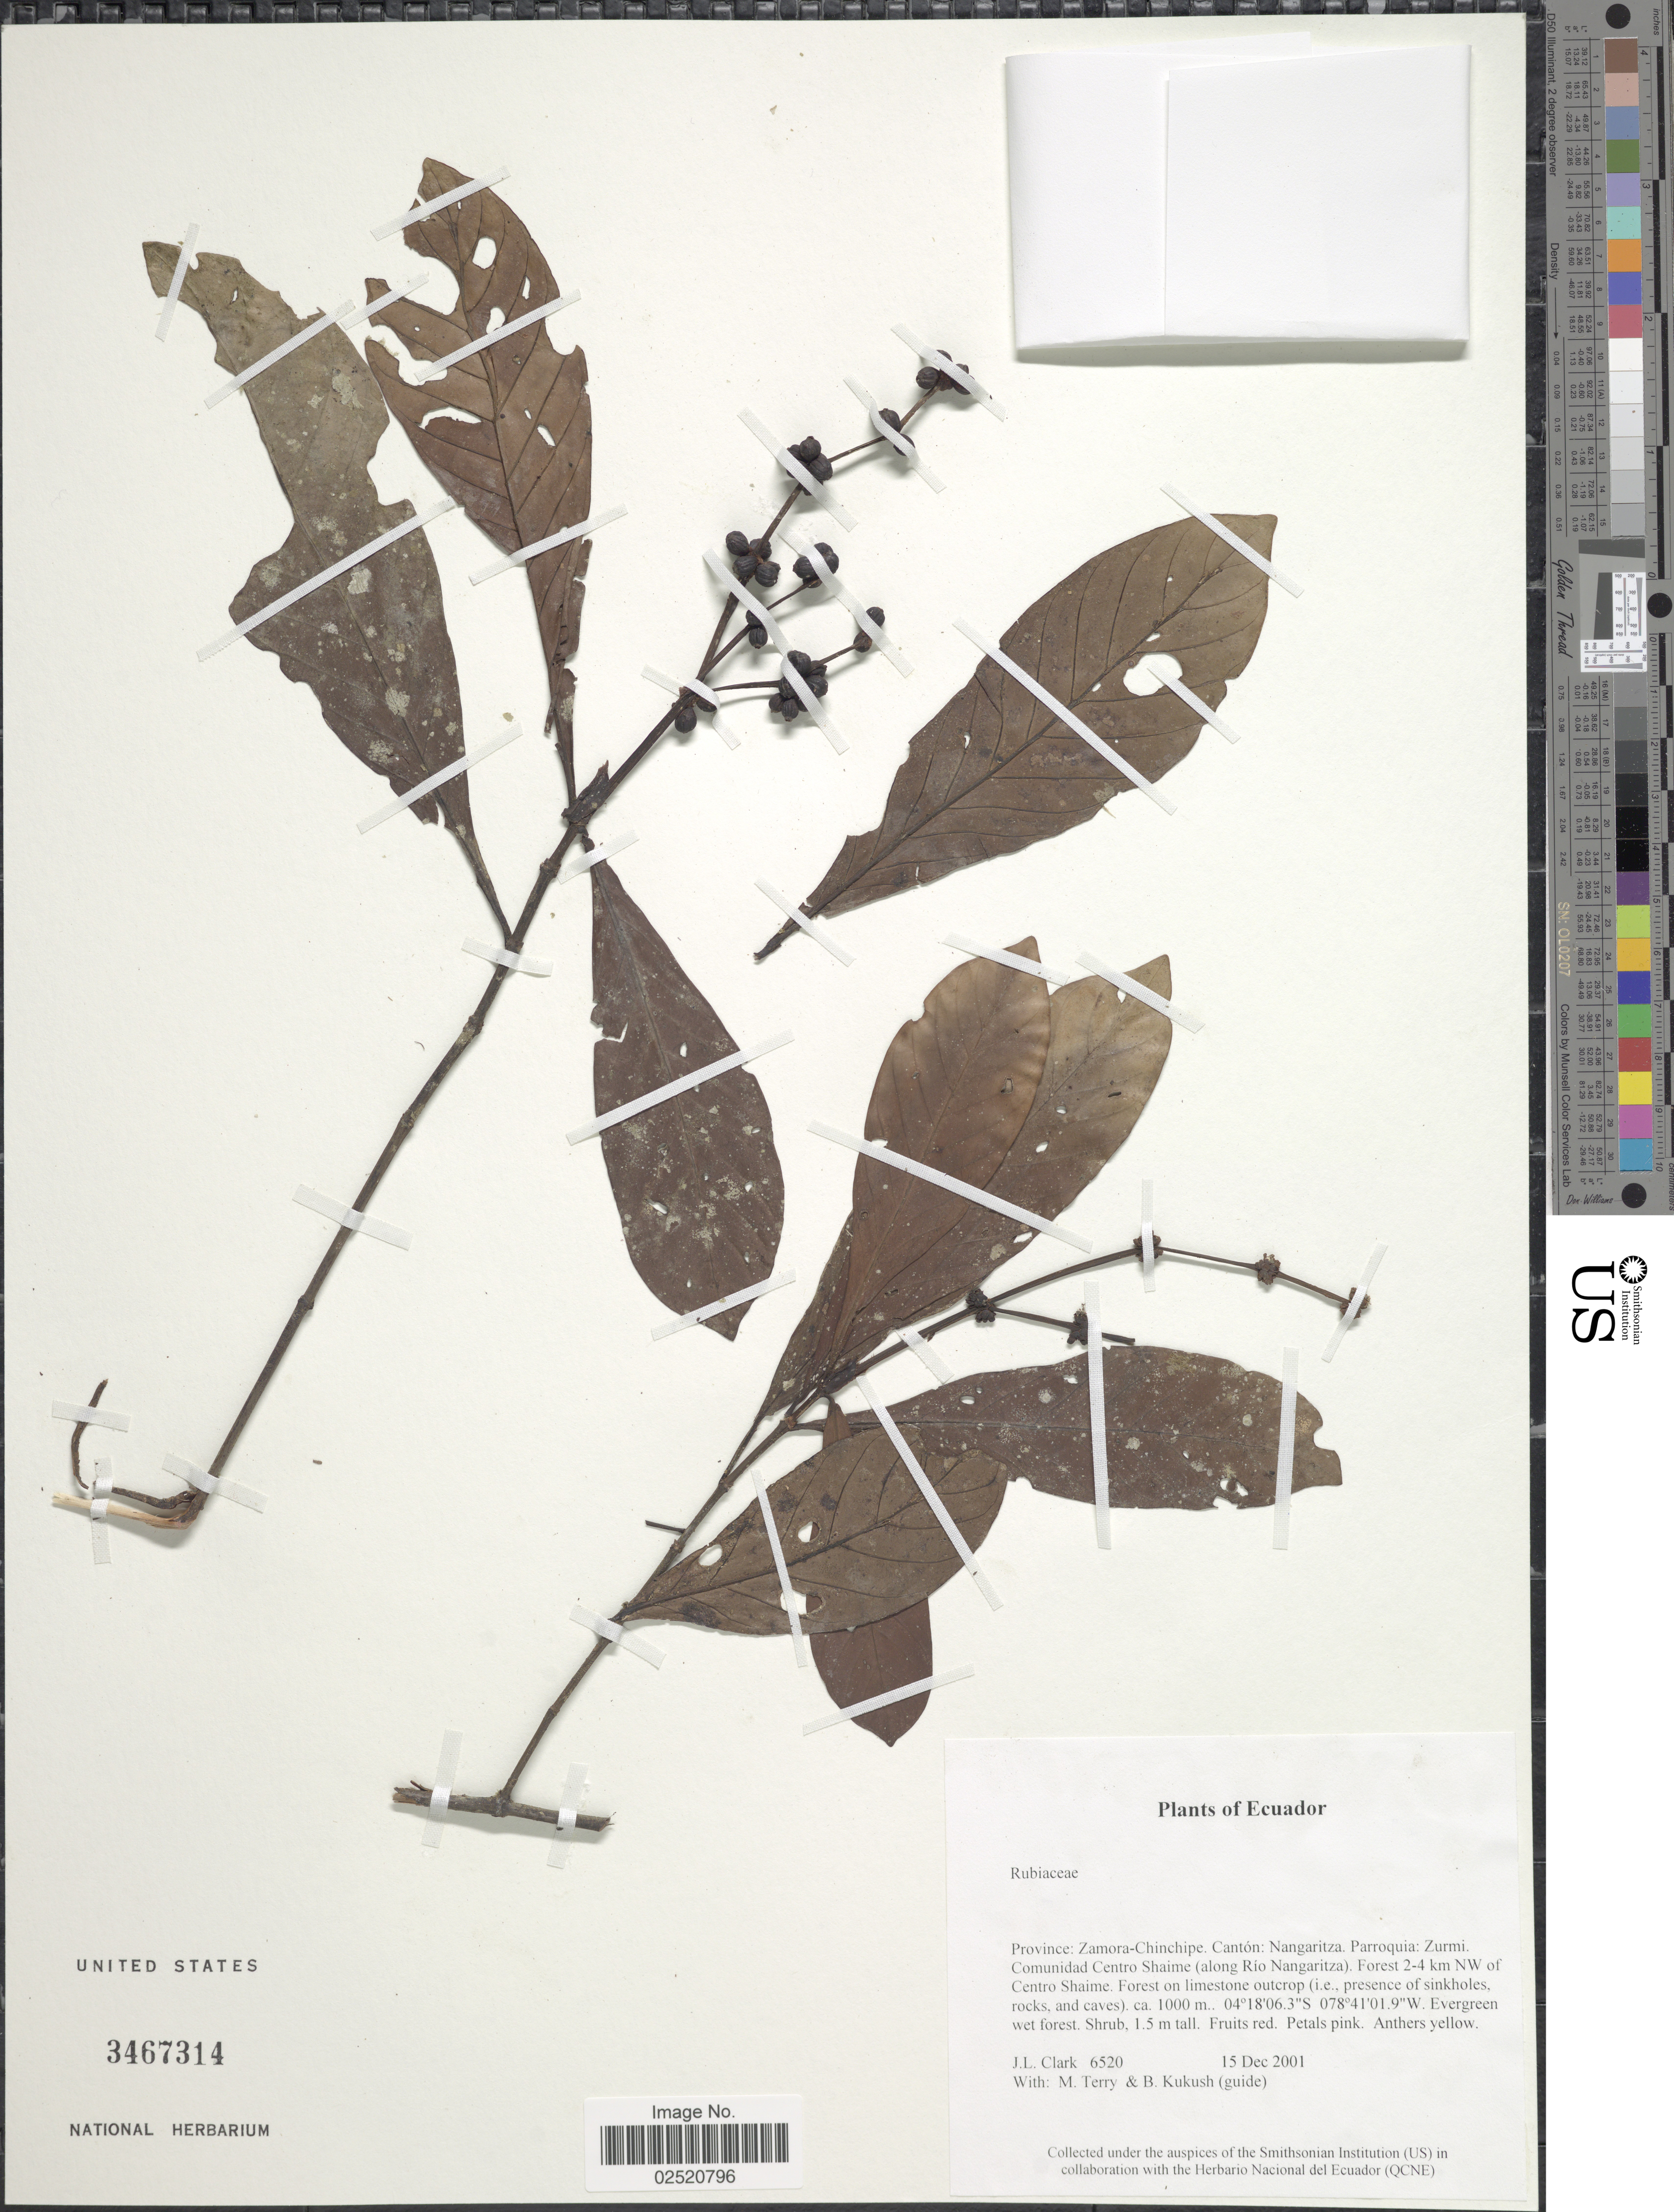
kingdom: Plantae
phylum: Tracheophyta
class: Magnoliopsida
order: Gentianales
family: Rubiaceae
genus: Psychotria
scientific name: Psychotria sp.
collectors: J. L. Clark, M. Terry & B. Kukush (guide)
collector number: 6520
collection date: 2001-12-15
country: Ecuador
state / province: Zamora-Chinchipe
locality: Canton: Nangaritza, Parroquia: Zurmi, Comunidad Centre Shaime (along Rio Nangaritza), forest 2-4 km NW of Centro Shaime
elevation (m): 1000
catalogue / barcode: US 3467314